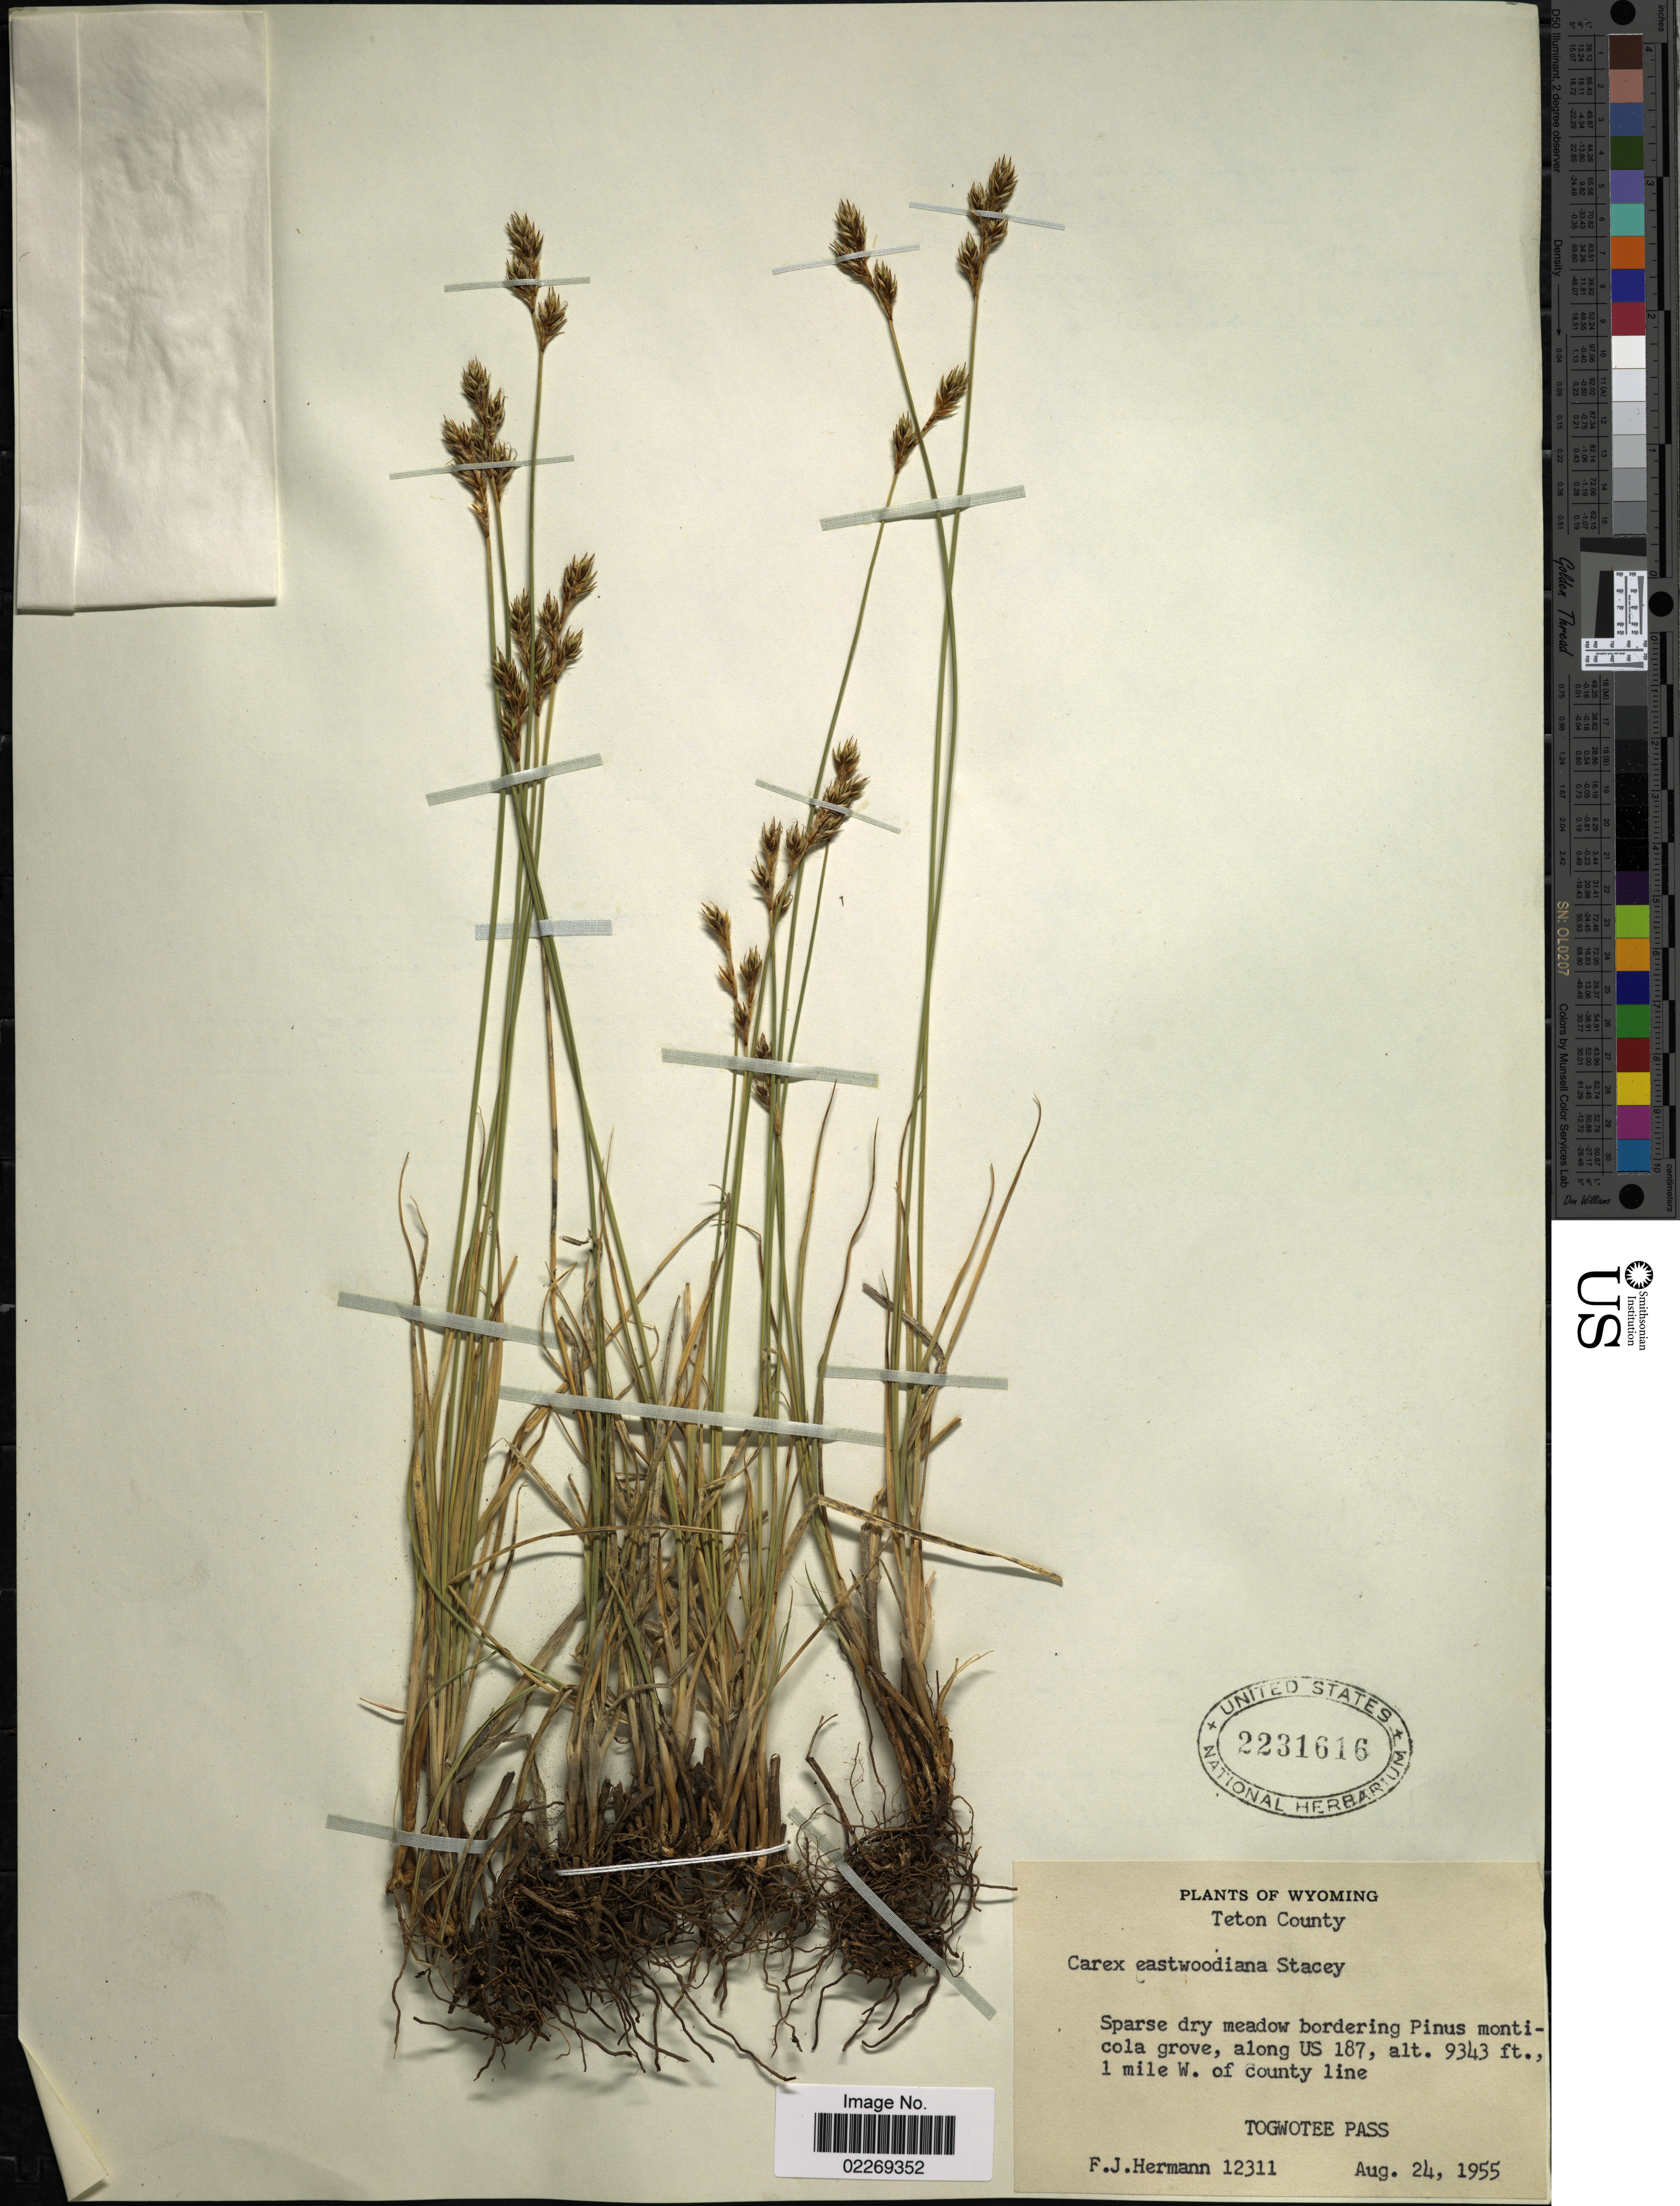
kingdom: Plantae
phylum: Tracheophyta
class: Liliopsida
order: Poales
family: Cyperaceae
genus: Carex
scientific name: Carex tahoensis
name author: Smiley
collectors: F. J. Hermann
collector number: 12311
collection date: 1955-08-24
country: United States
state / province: Wyoming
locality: Teton County. Along US 187, 1 mile W. of county line. Togwotee Pass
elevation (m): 2848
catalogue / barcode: US 2231616